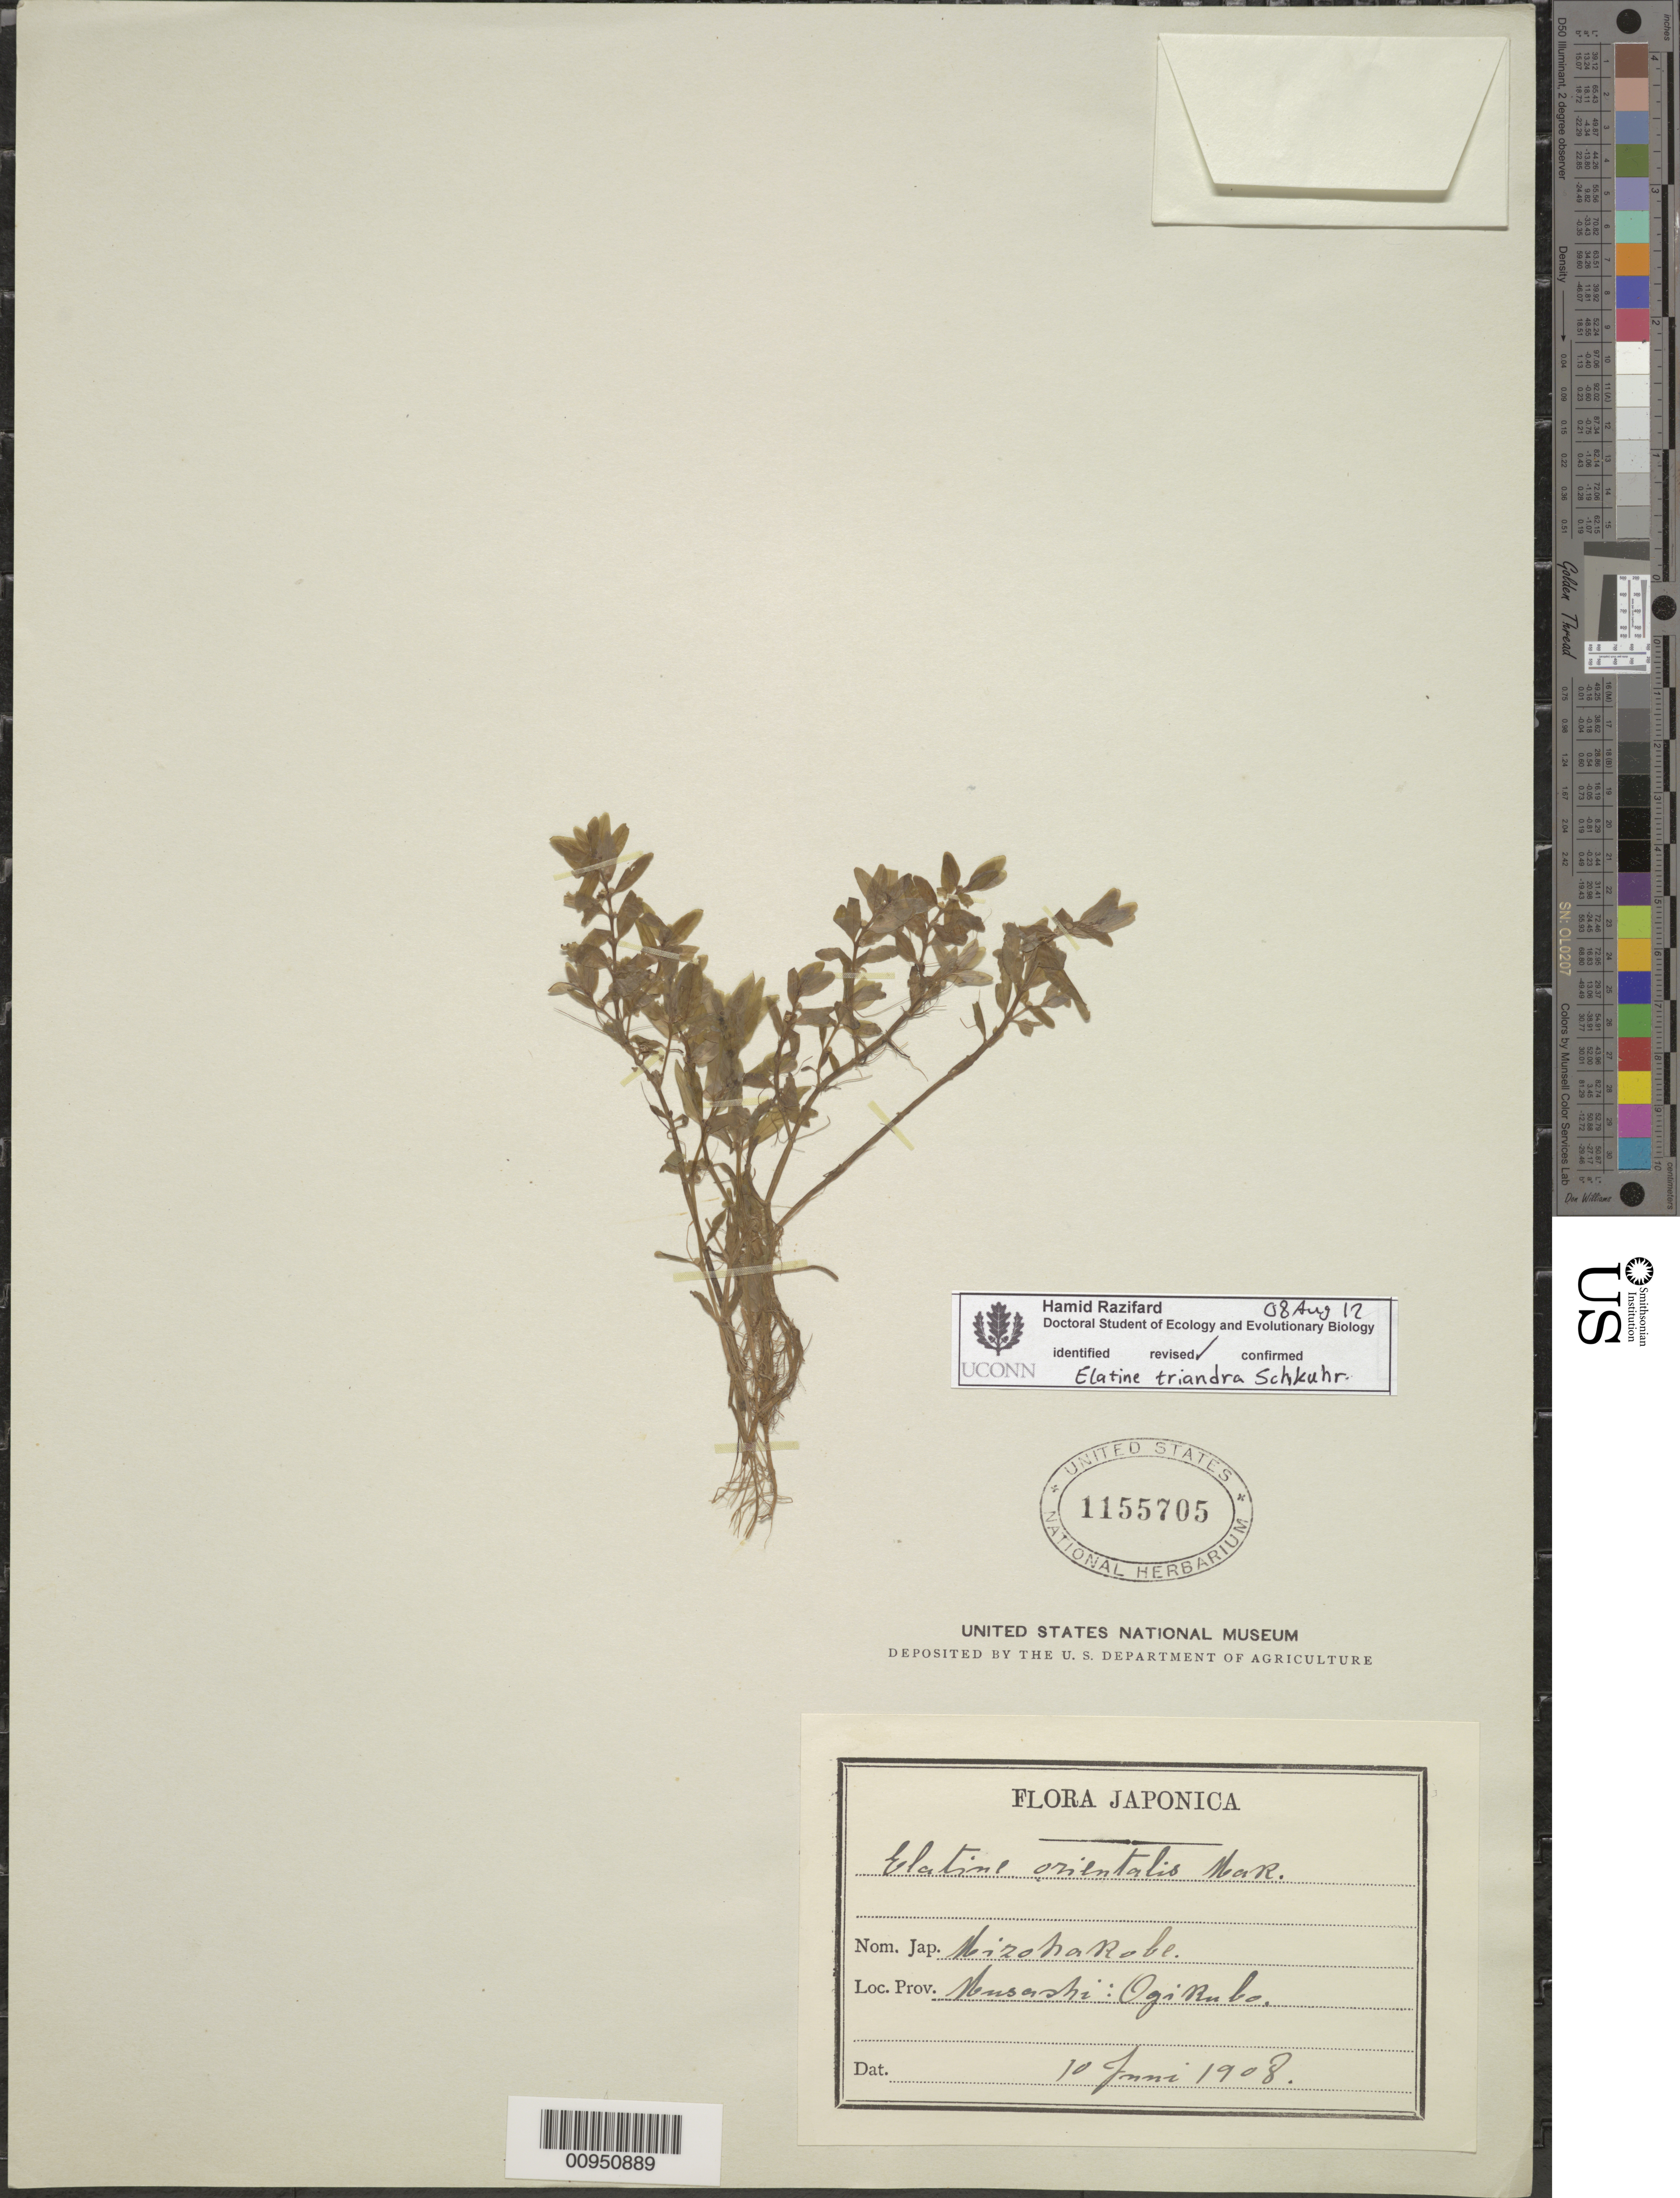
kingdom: Plantae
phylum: Tracheophyta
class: Magnoliopsida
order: Malpighiales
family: Elatinaceae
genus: Elatine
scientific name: Elatine triandra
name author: Schkuhr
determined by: Razifard, Hamid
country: Japan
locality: Miroharobe, Musashi, Ogirubo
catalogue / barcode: US 1155705